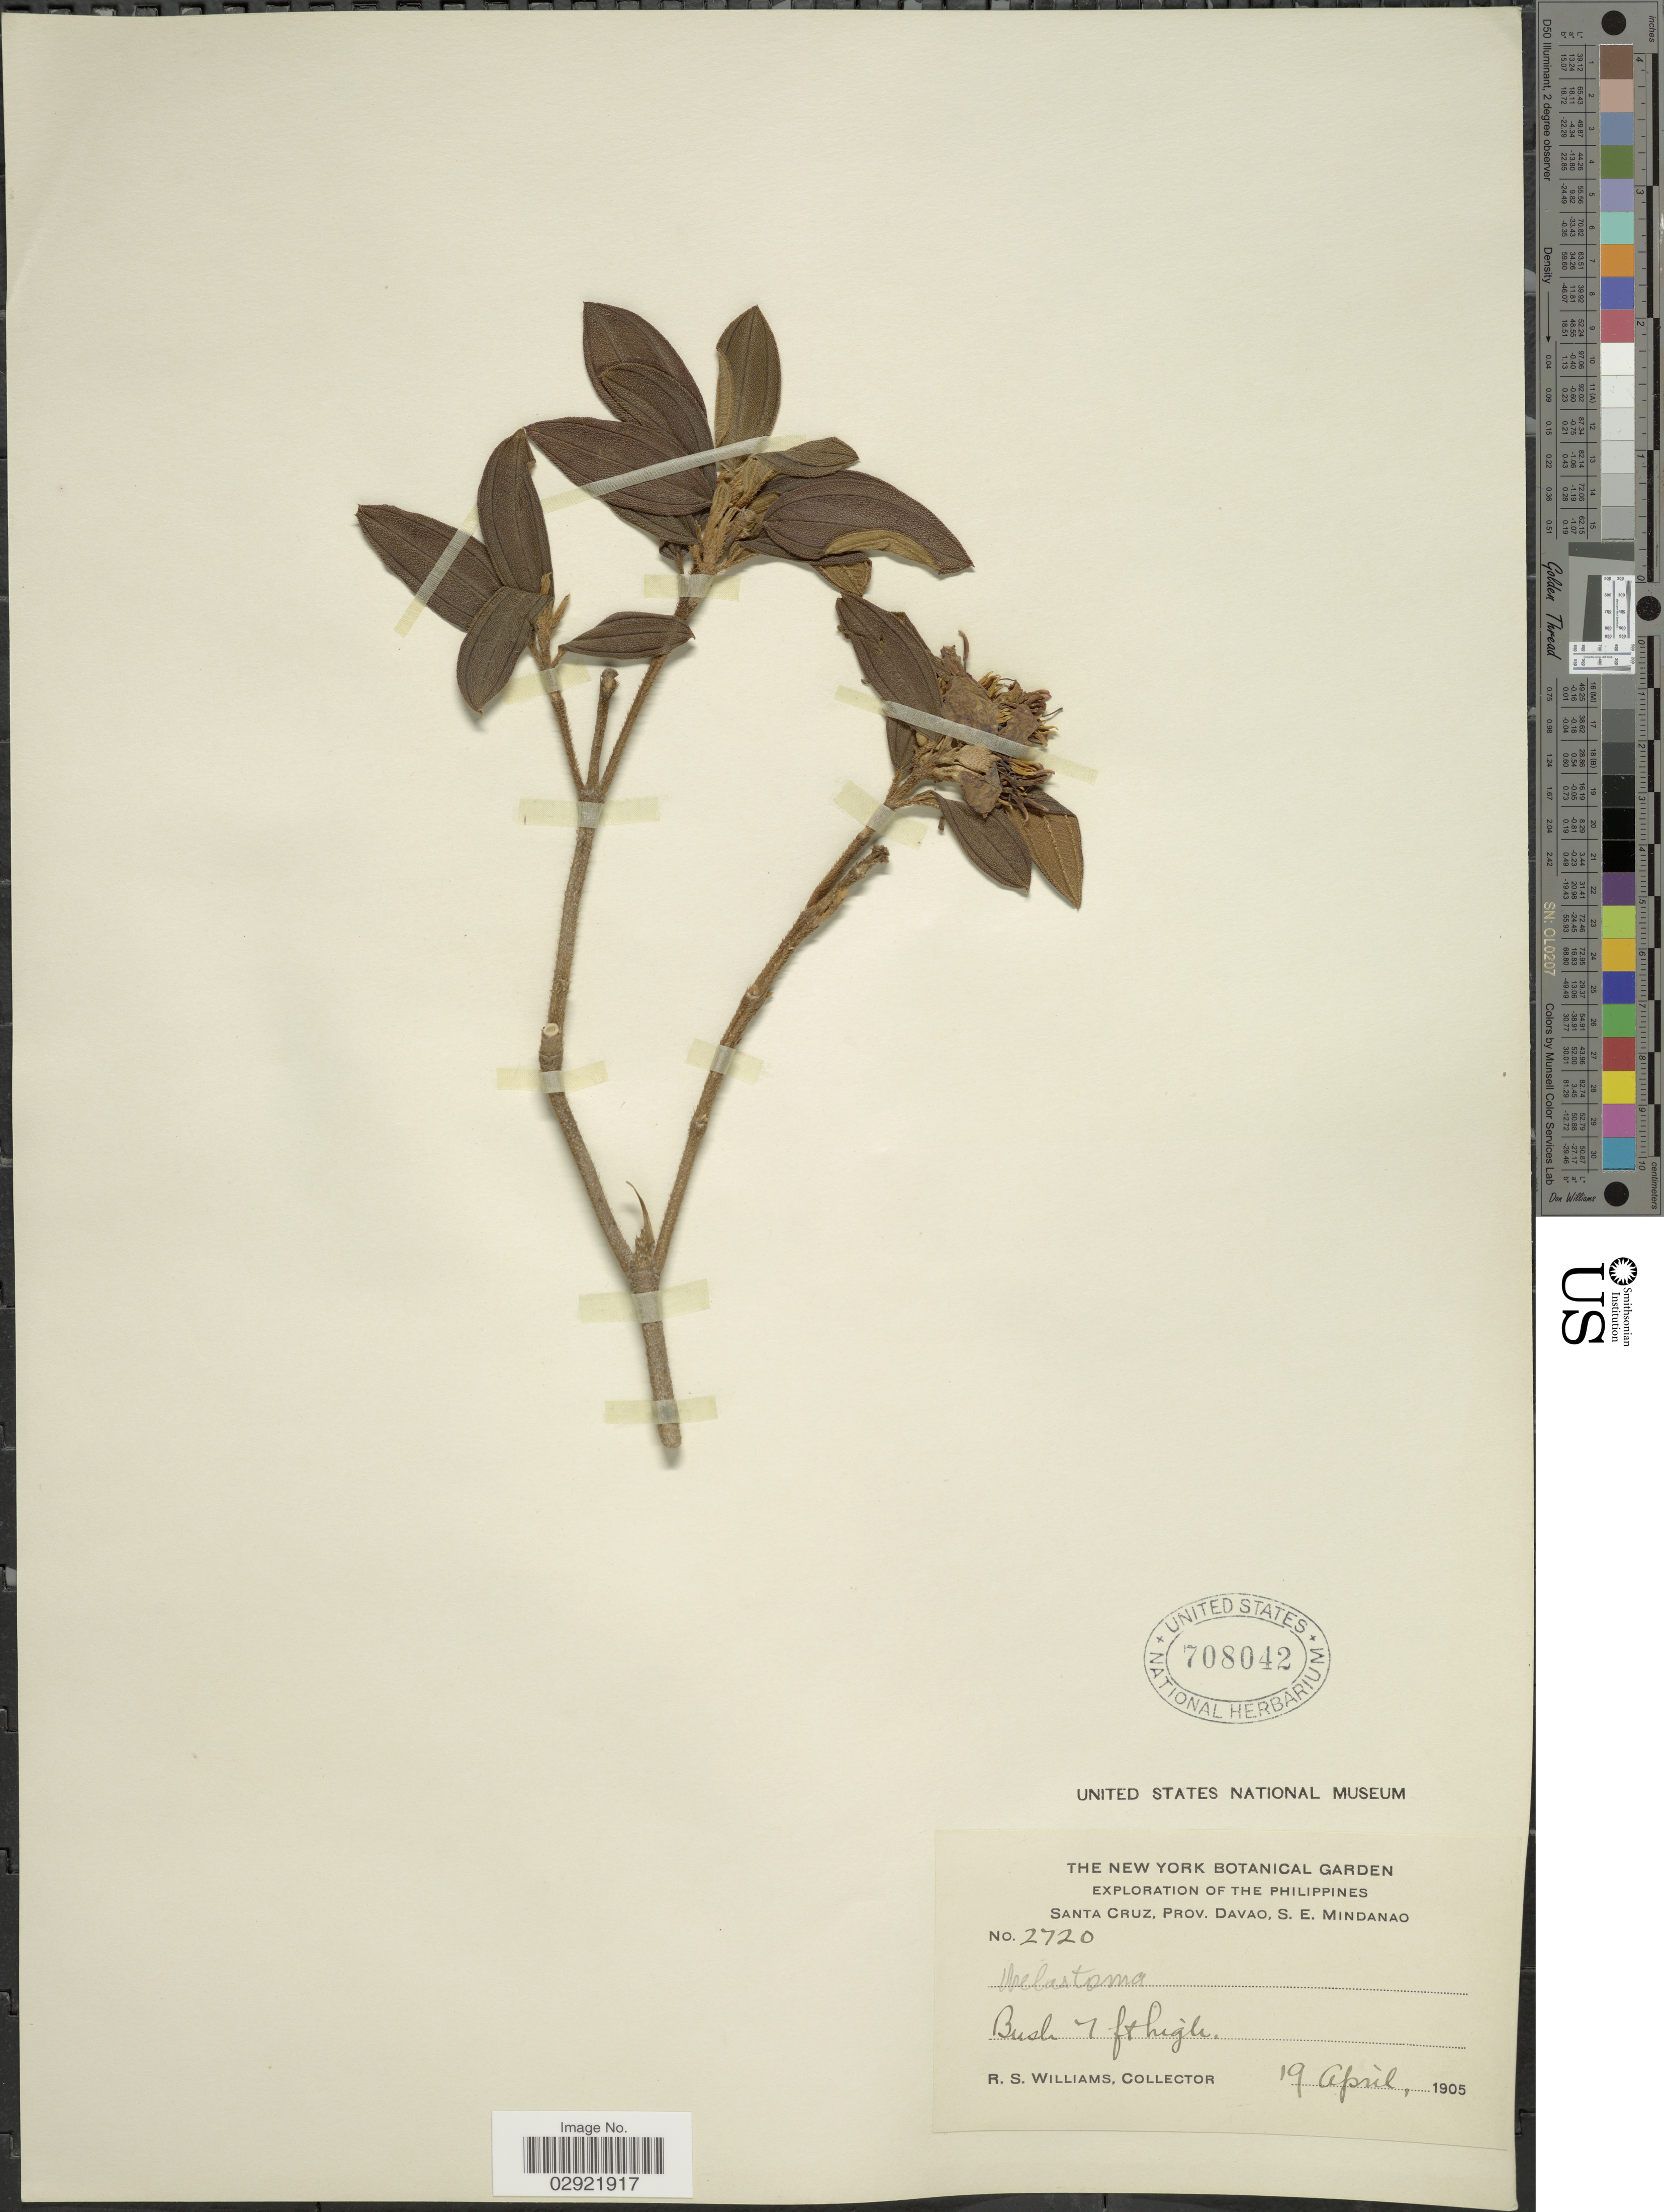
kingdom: Plantae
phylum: Tracheophyta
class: Magnoliopsida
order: Myrtales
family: Melastomataceae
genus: Melastoma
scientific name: Melastoma malabathricum subsp. malabathricum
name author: L.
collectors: R. S. Williams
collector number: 2720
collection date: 1905-04-19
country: Philippines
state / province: Davao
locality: Santa Cruz, Prov. Davao. S.E. Mindanao.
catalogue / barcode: US 708042